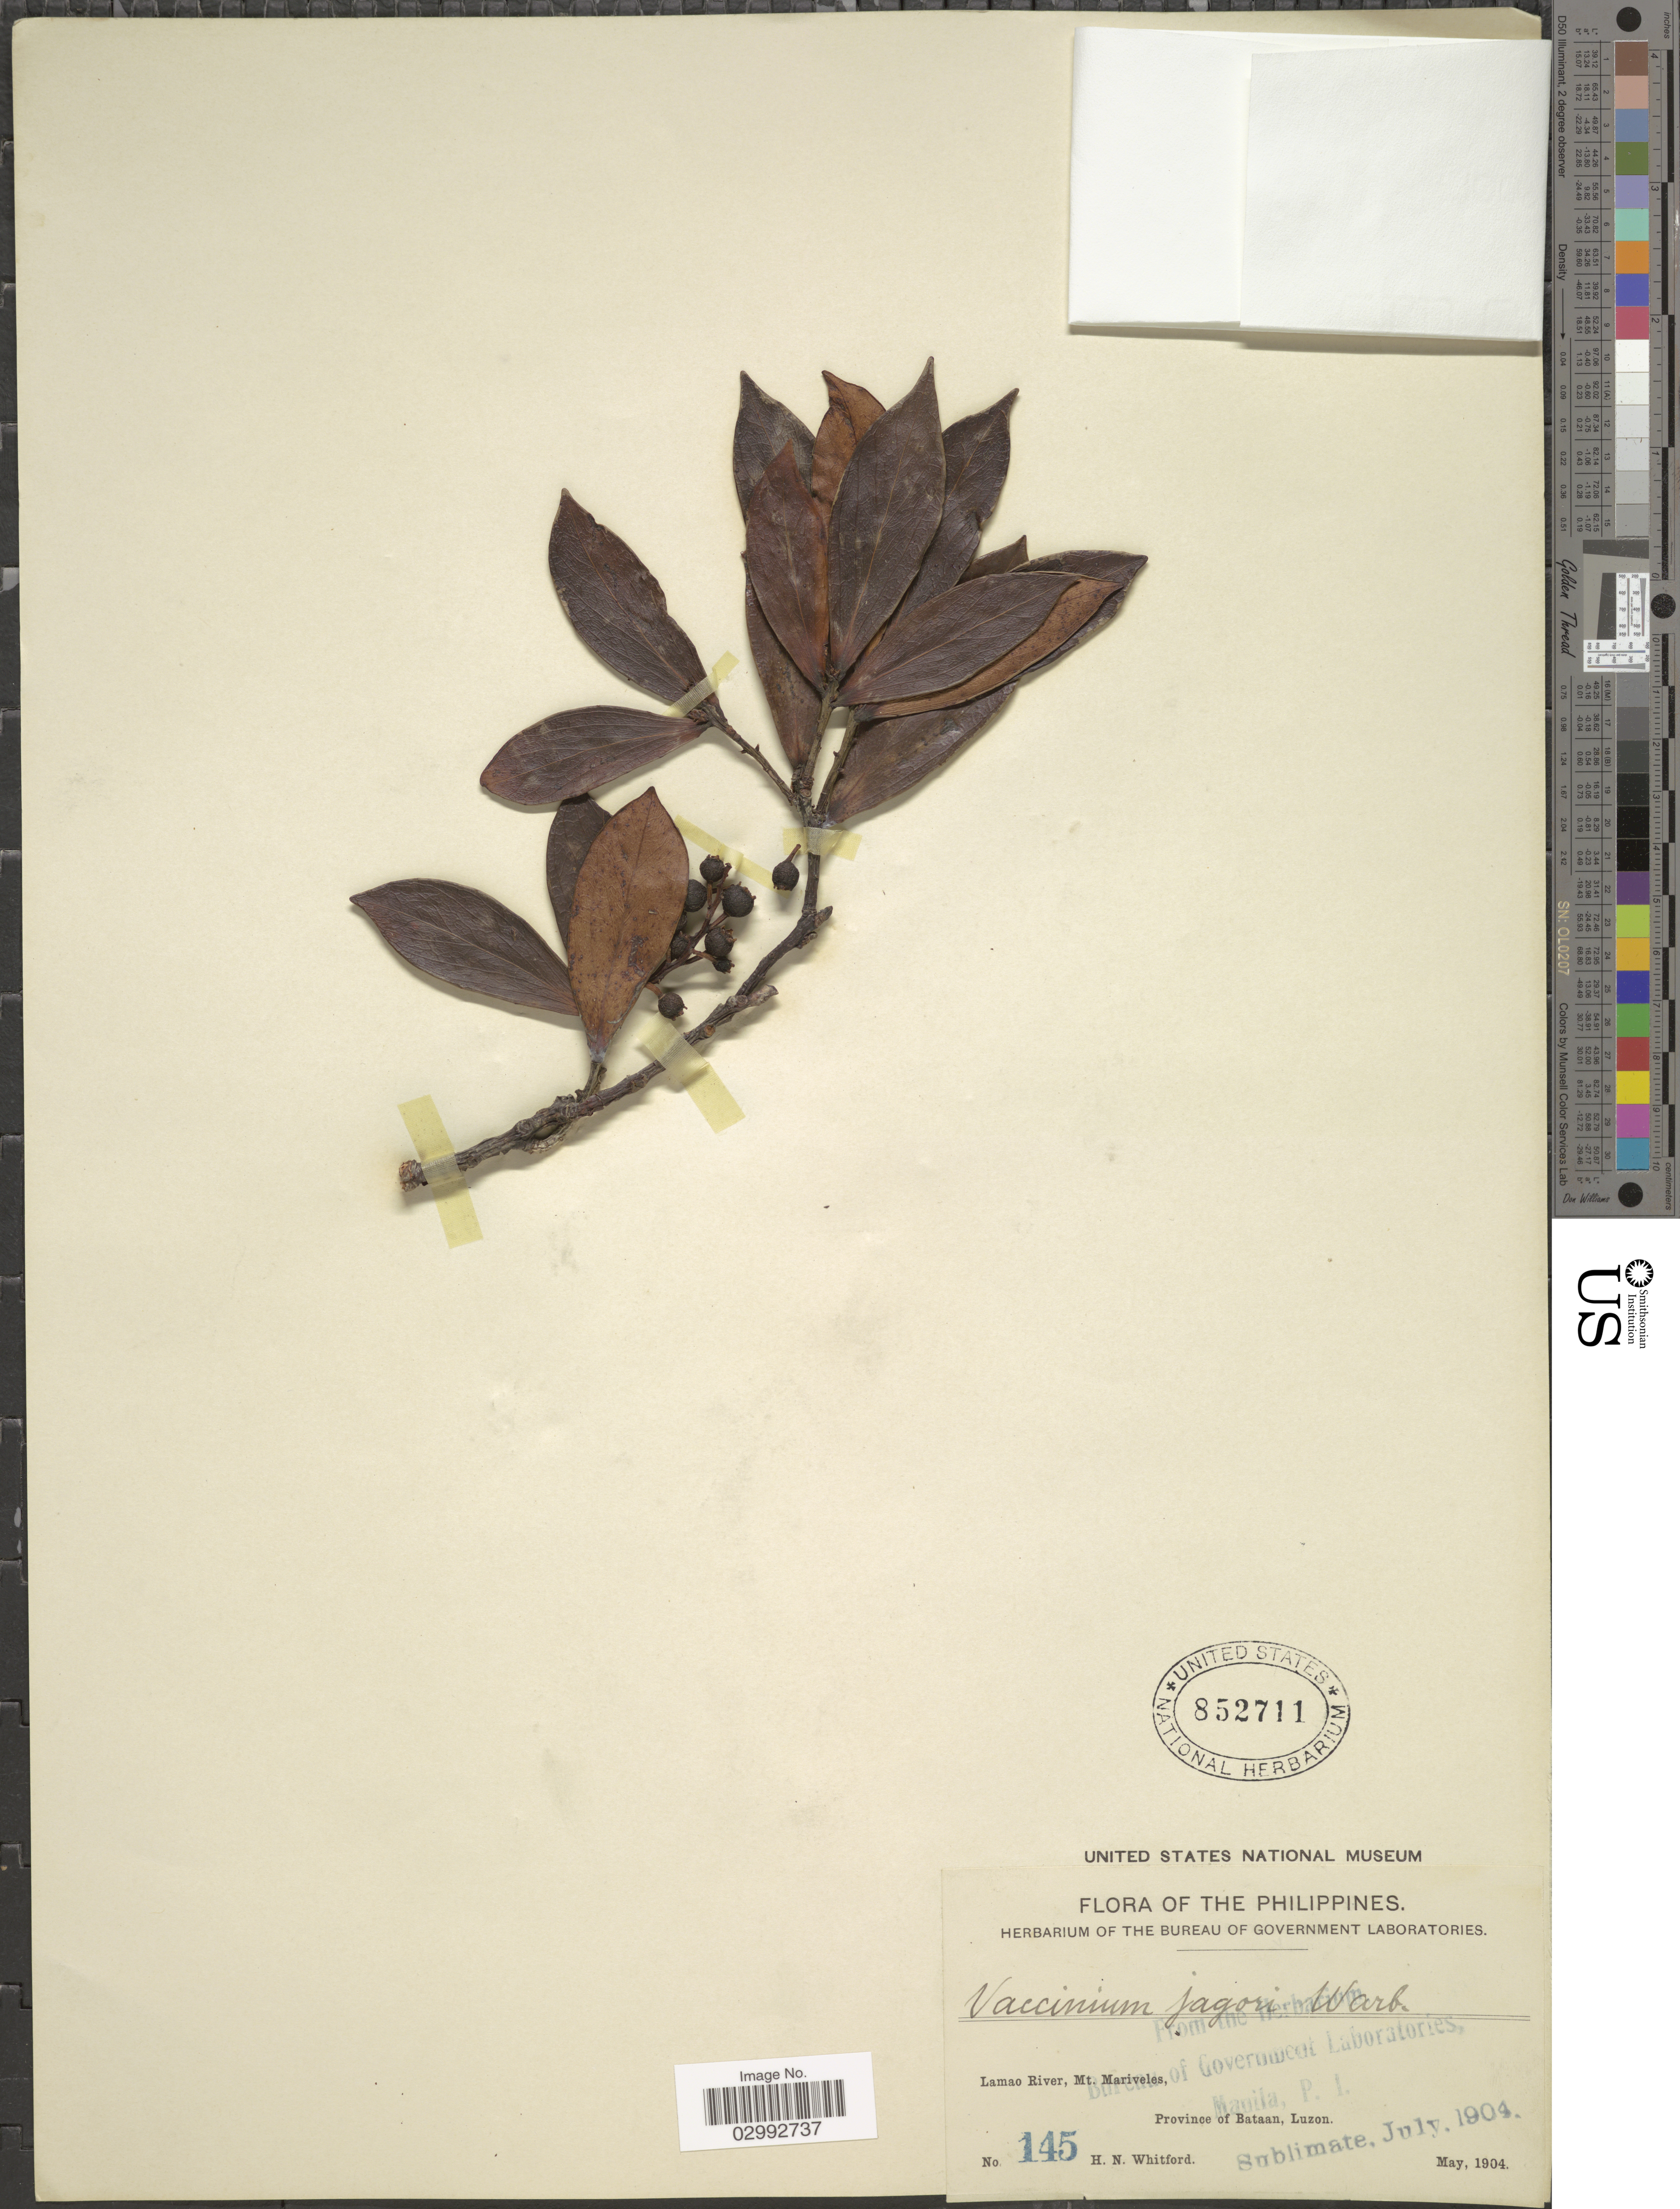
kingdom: Plantae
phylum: Tracheophyta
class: Magnoliopsida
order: Ericales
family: Ericaceae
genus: Vaccinium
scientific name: Vaccinium jagori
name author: Warb.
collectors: H. N. Whitford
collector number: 145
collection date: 1904-05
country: Philippines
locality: Lamao River, Mt. Mariveles, Province of Bataan, Luzon.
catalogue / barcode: US 852711